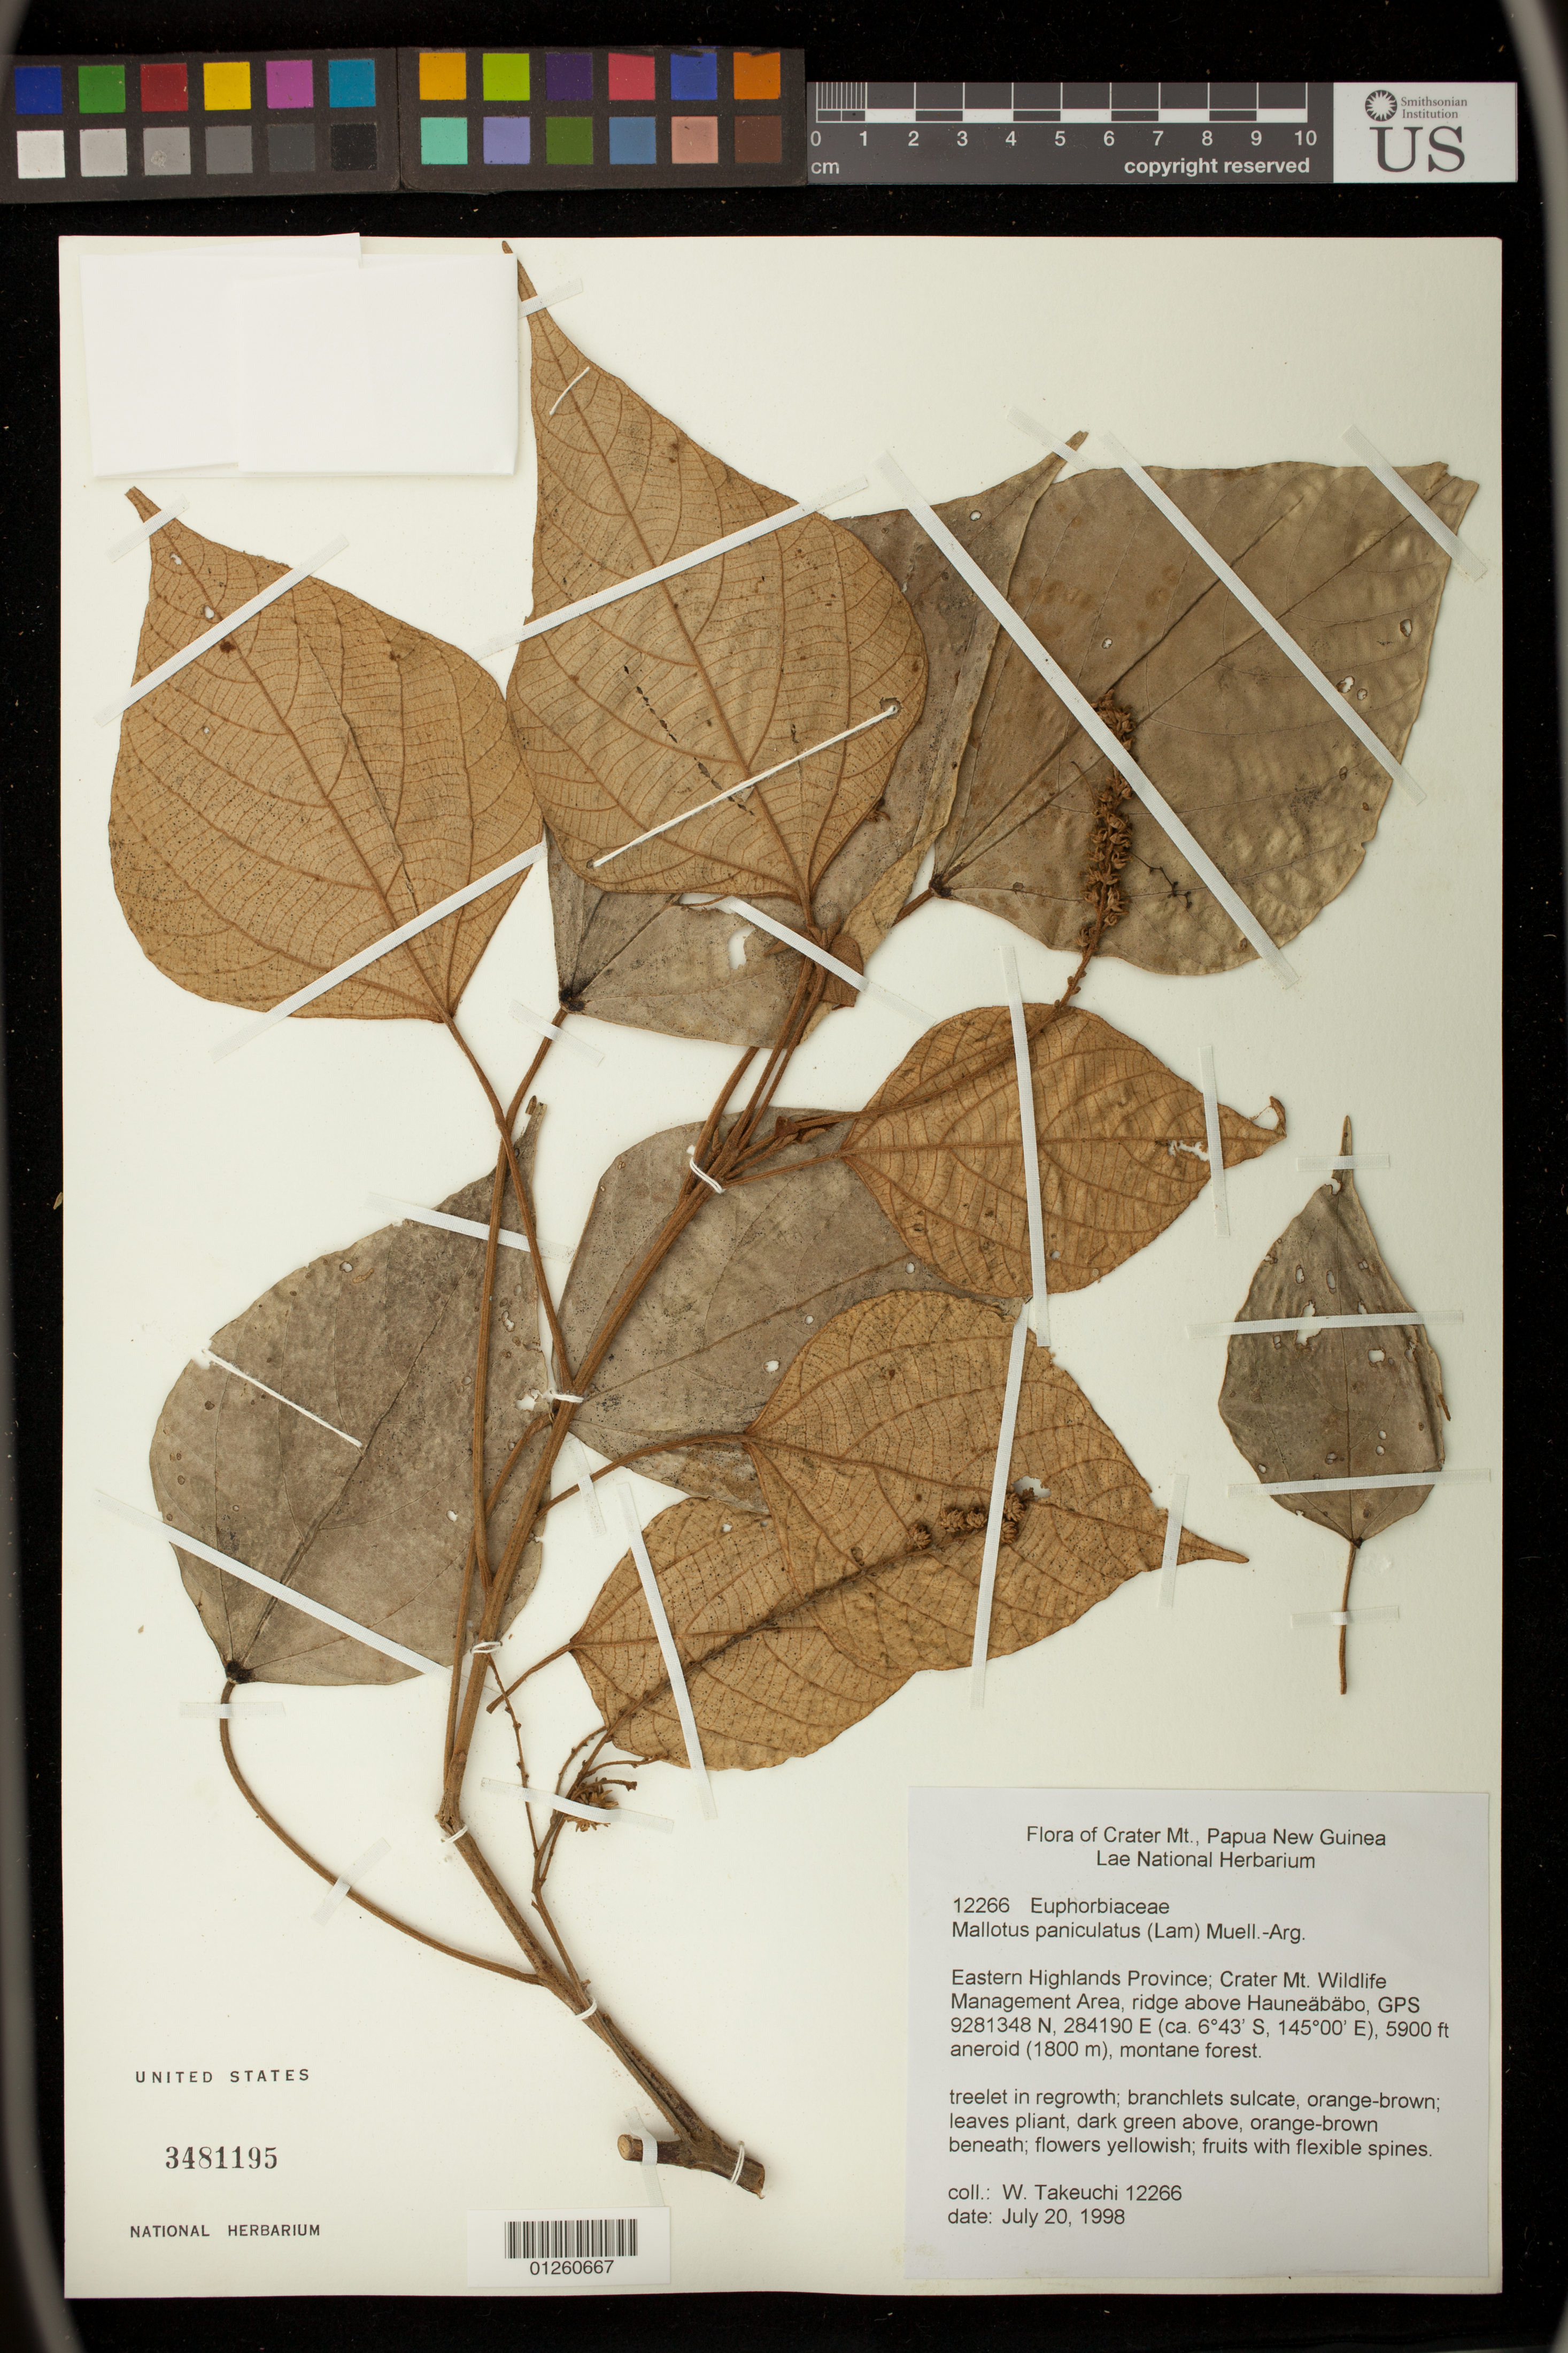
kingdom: Plantae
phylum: Tracheophyta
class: Magnoliopsida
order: Malpighiales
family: Euphorbiaceae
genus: Mallotus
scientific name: Mallotus paniculatus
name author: (Lam.) Müll. Arg.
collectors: W. N. Takeuchi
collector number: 12266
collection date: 1998-07-20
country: Papua New Guinea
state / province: Eastern Highlands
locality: Crater Mt. Wildlife Management Area, ridge above Hauneababo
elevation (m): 1798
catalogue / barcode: US 3481195